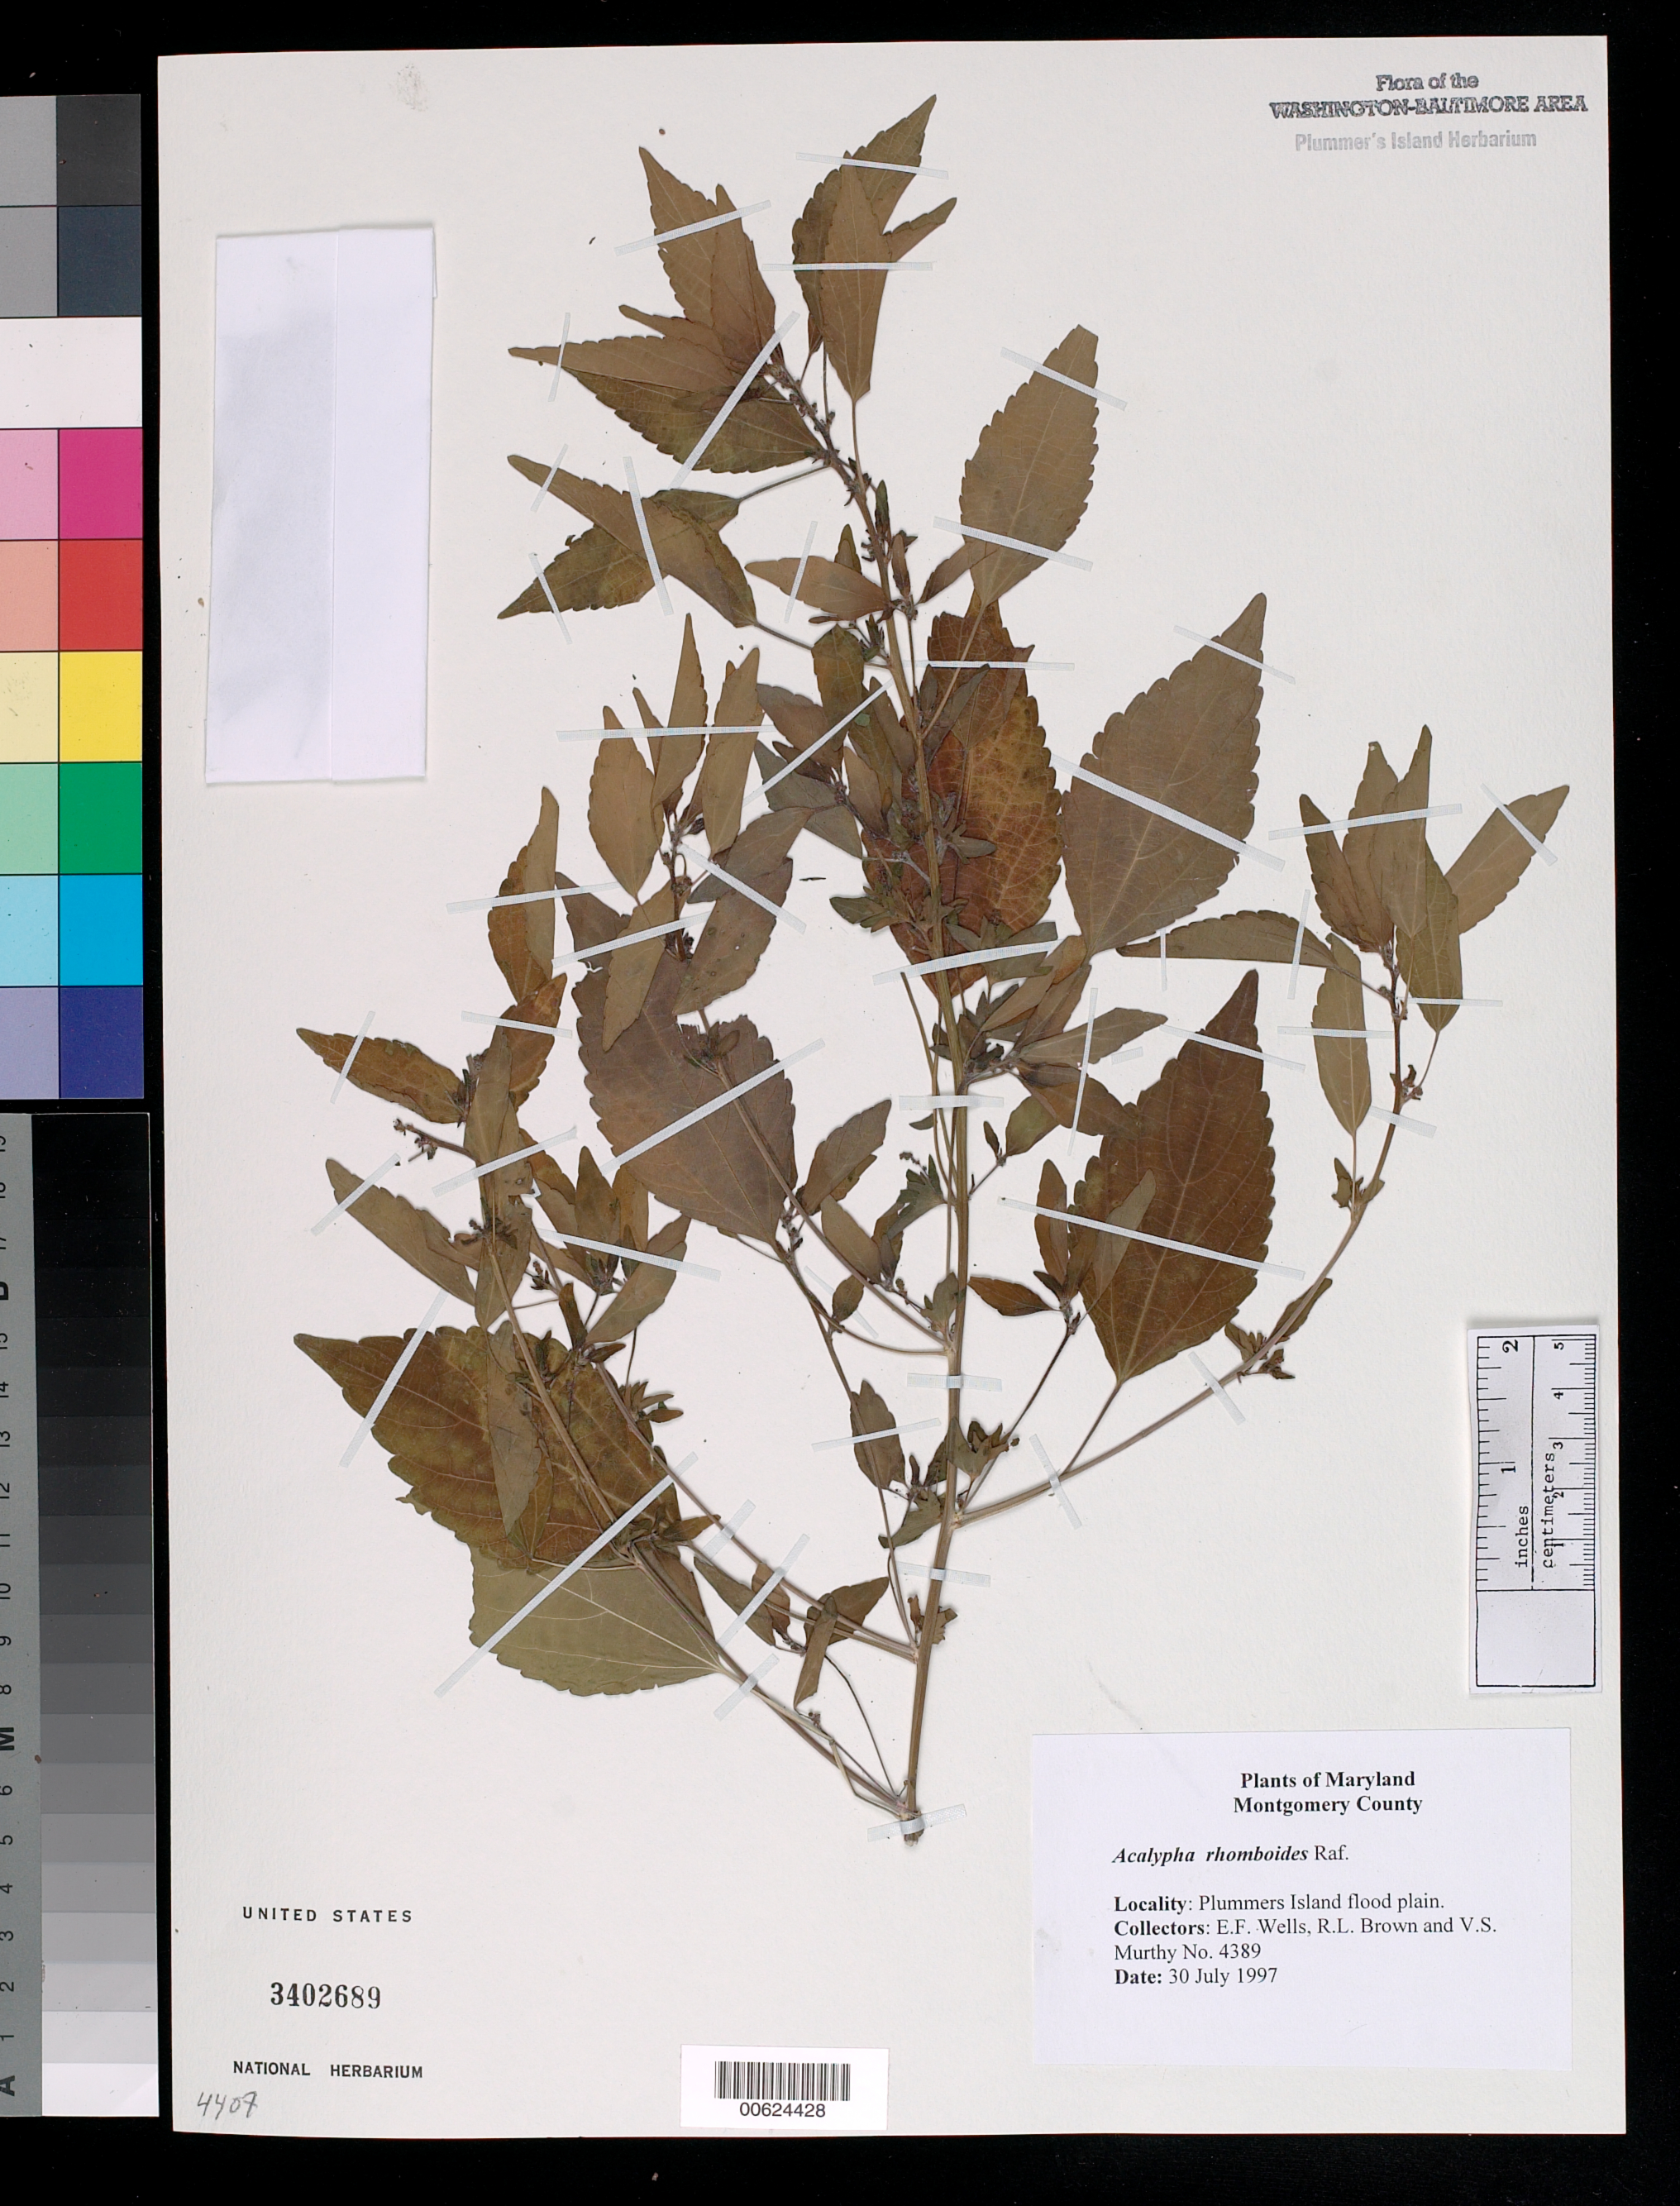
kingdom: Plantae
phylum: Tracheophyta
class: Magnoliopsida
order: Malpighiales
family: Euphorbiaceae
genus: Acalypha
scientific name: Acalypha rhomboidea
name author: Raf.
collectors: E. F. Wells, R. L. Brown & V. S. Murthy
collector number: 4389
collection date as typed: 30 Jul 1997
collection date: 1997-07-30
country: United States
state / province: Maryland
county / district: Montgomery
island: Plummers Island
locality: Flood plain of Plummers Island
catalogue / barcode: US 3402689